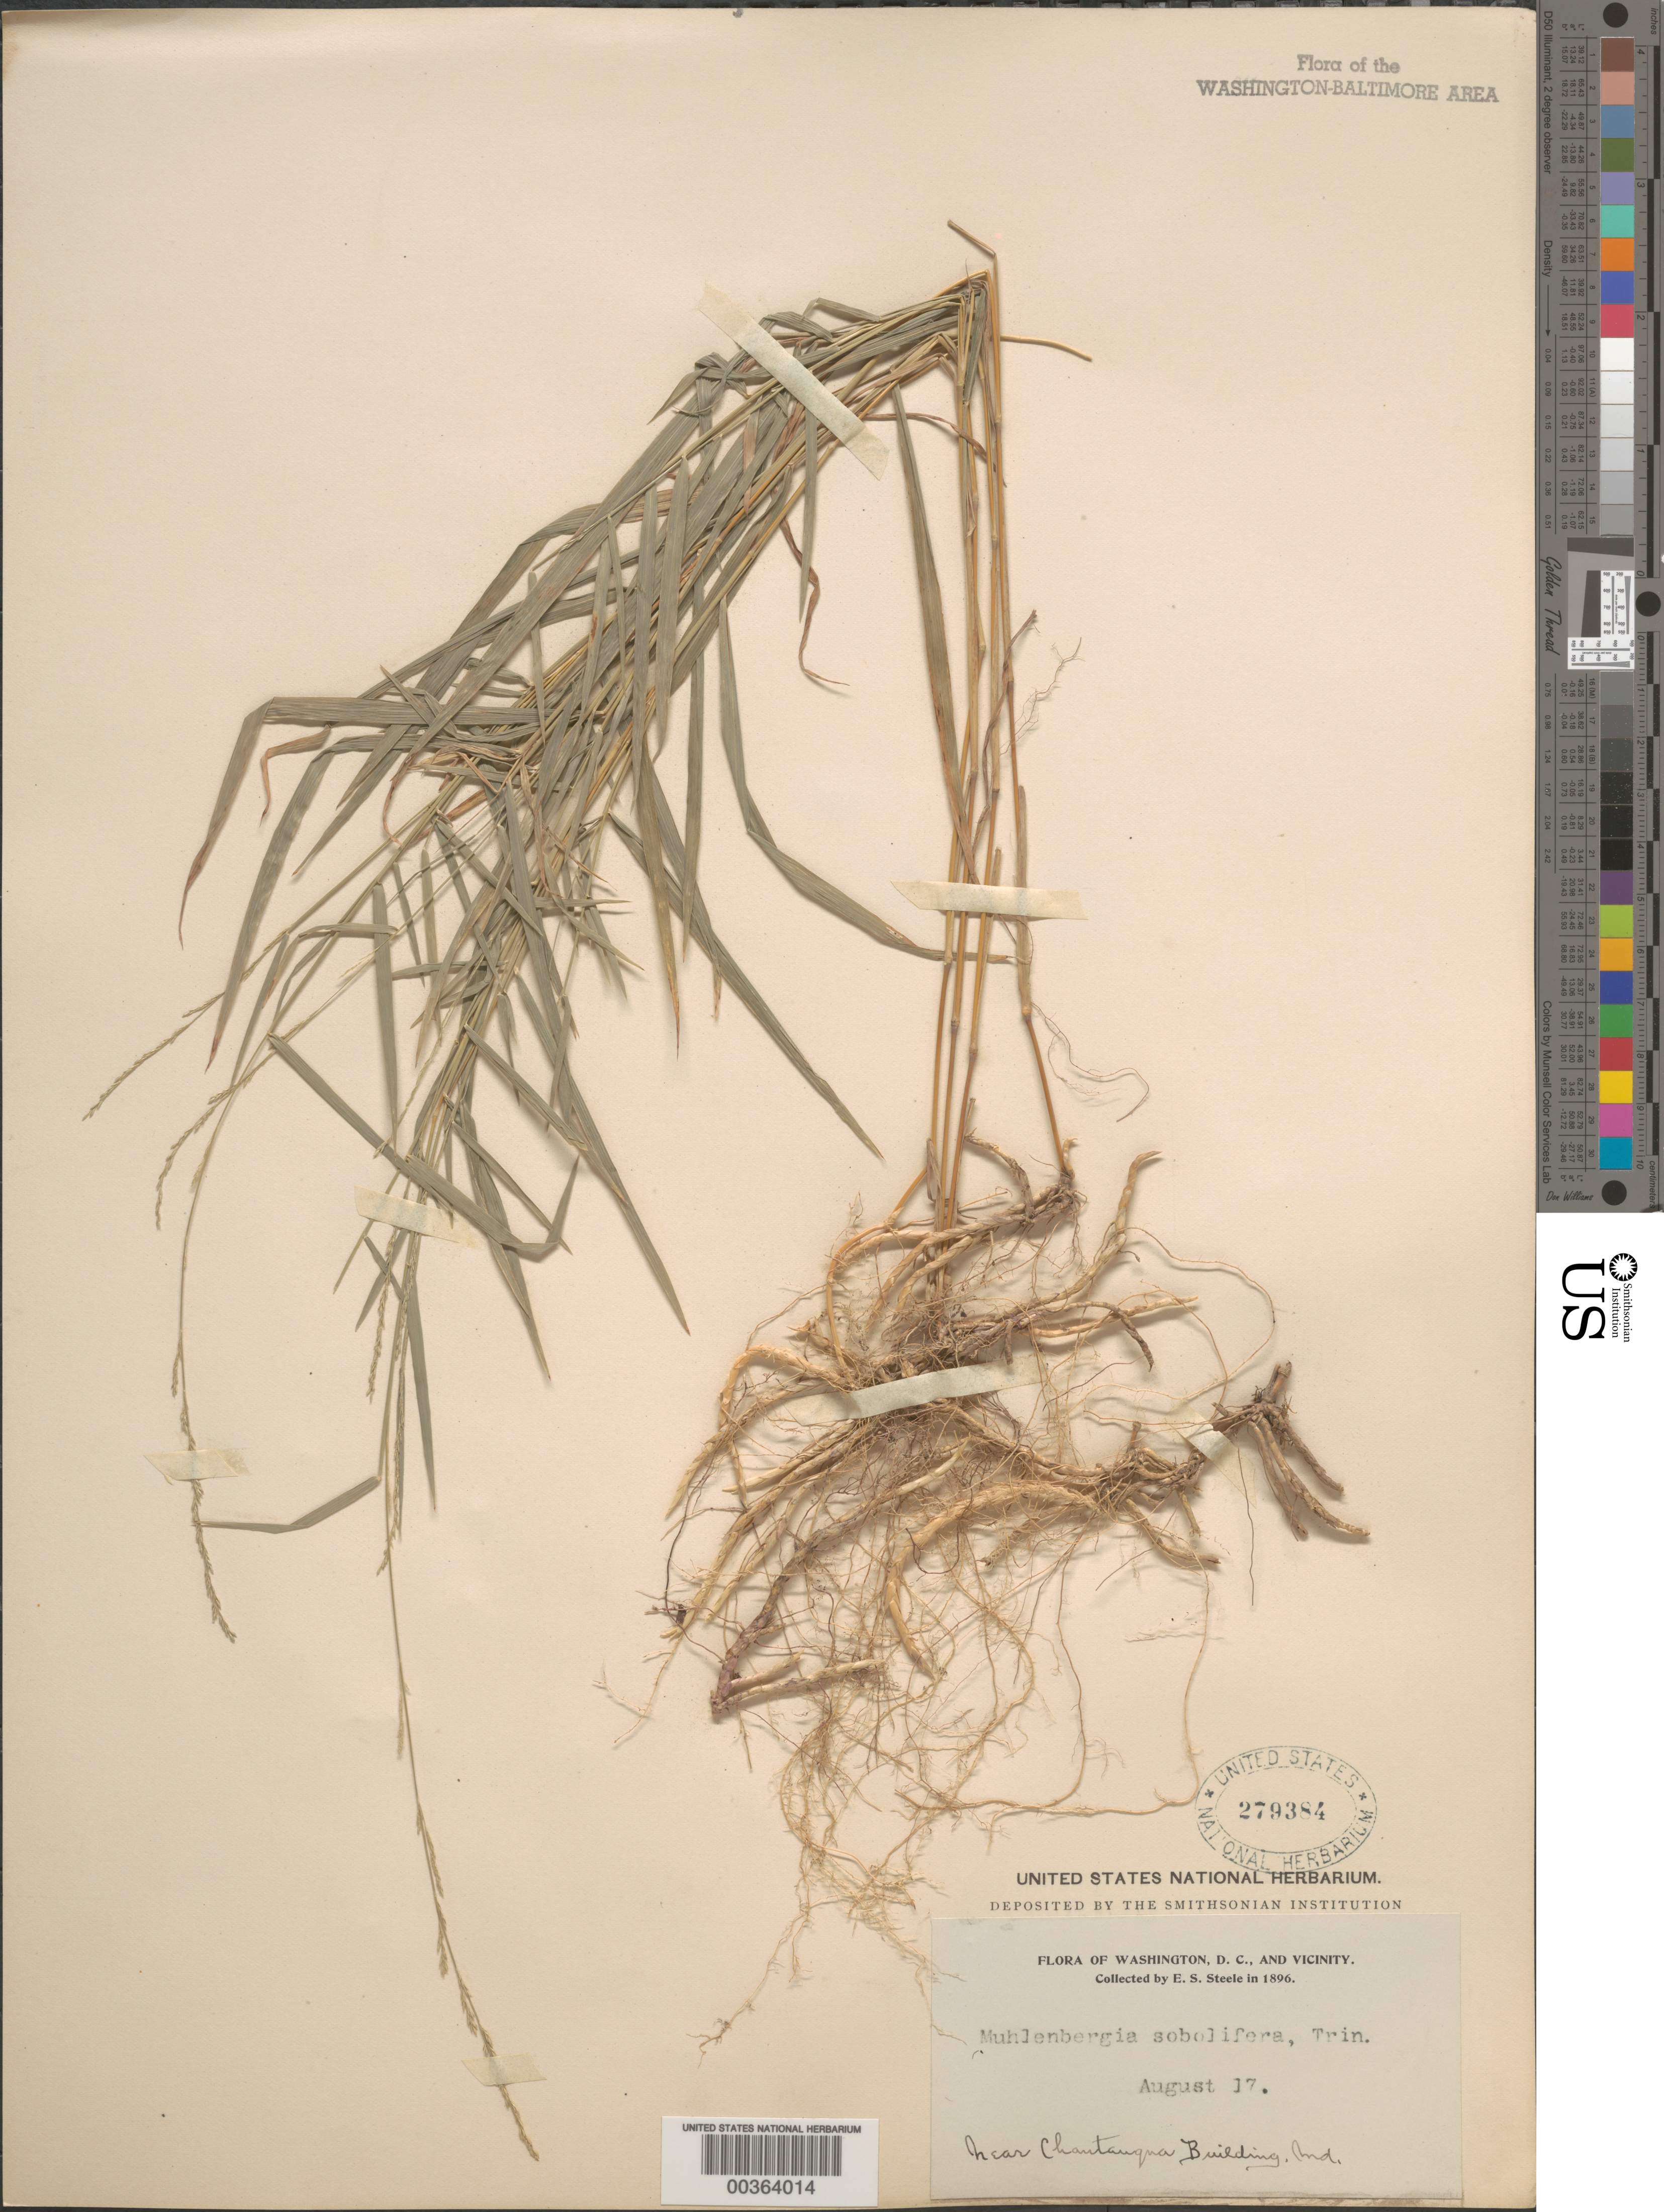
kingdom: Plantae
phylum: Tracheophyta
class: Liliopsida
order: Poales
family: Poaceae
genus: Muhlenbergia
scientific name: Muhlenbergia sobolifera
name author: (Muhl. ex Willd.) Trin.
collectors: E. Steele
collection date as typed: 17 Aug 1896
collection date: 1896-08-17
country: United States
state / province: Maryland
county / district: Montgomery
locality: Chautauqua Building vicinity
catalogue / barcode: US 279384